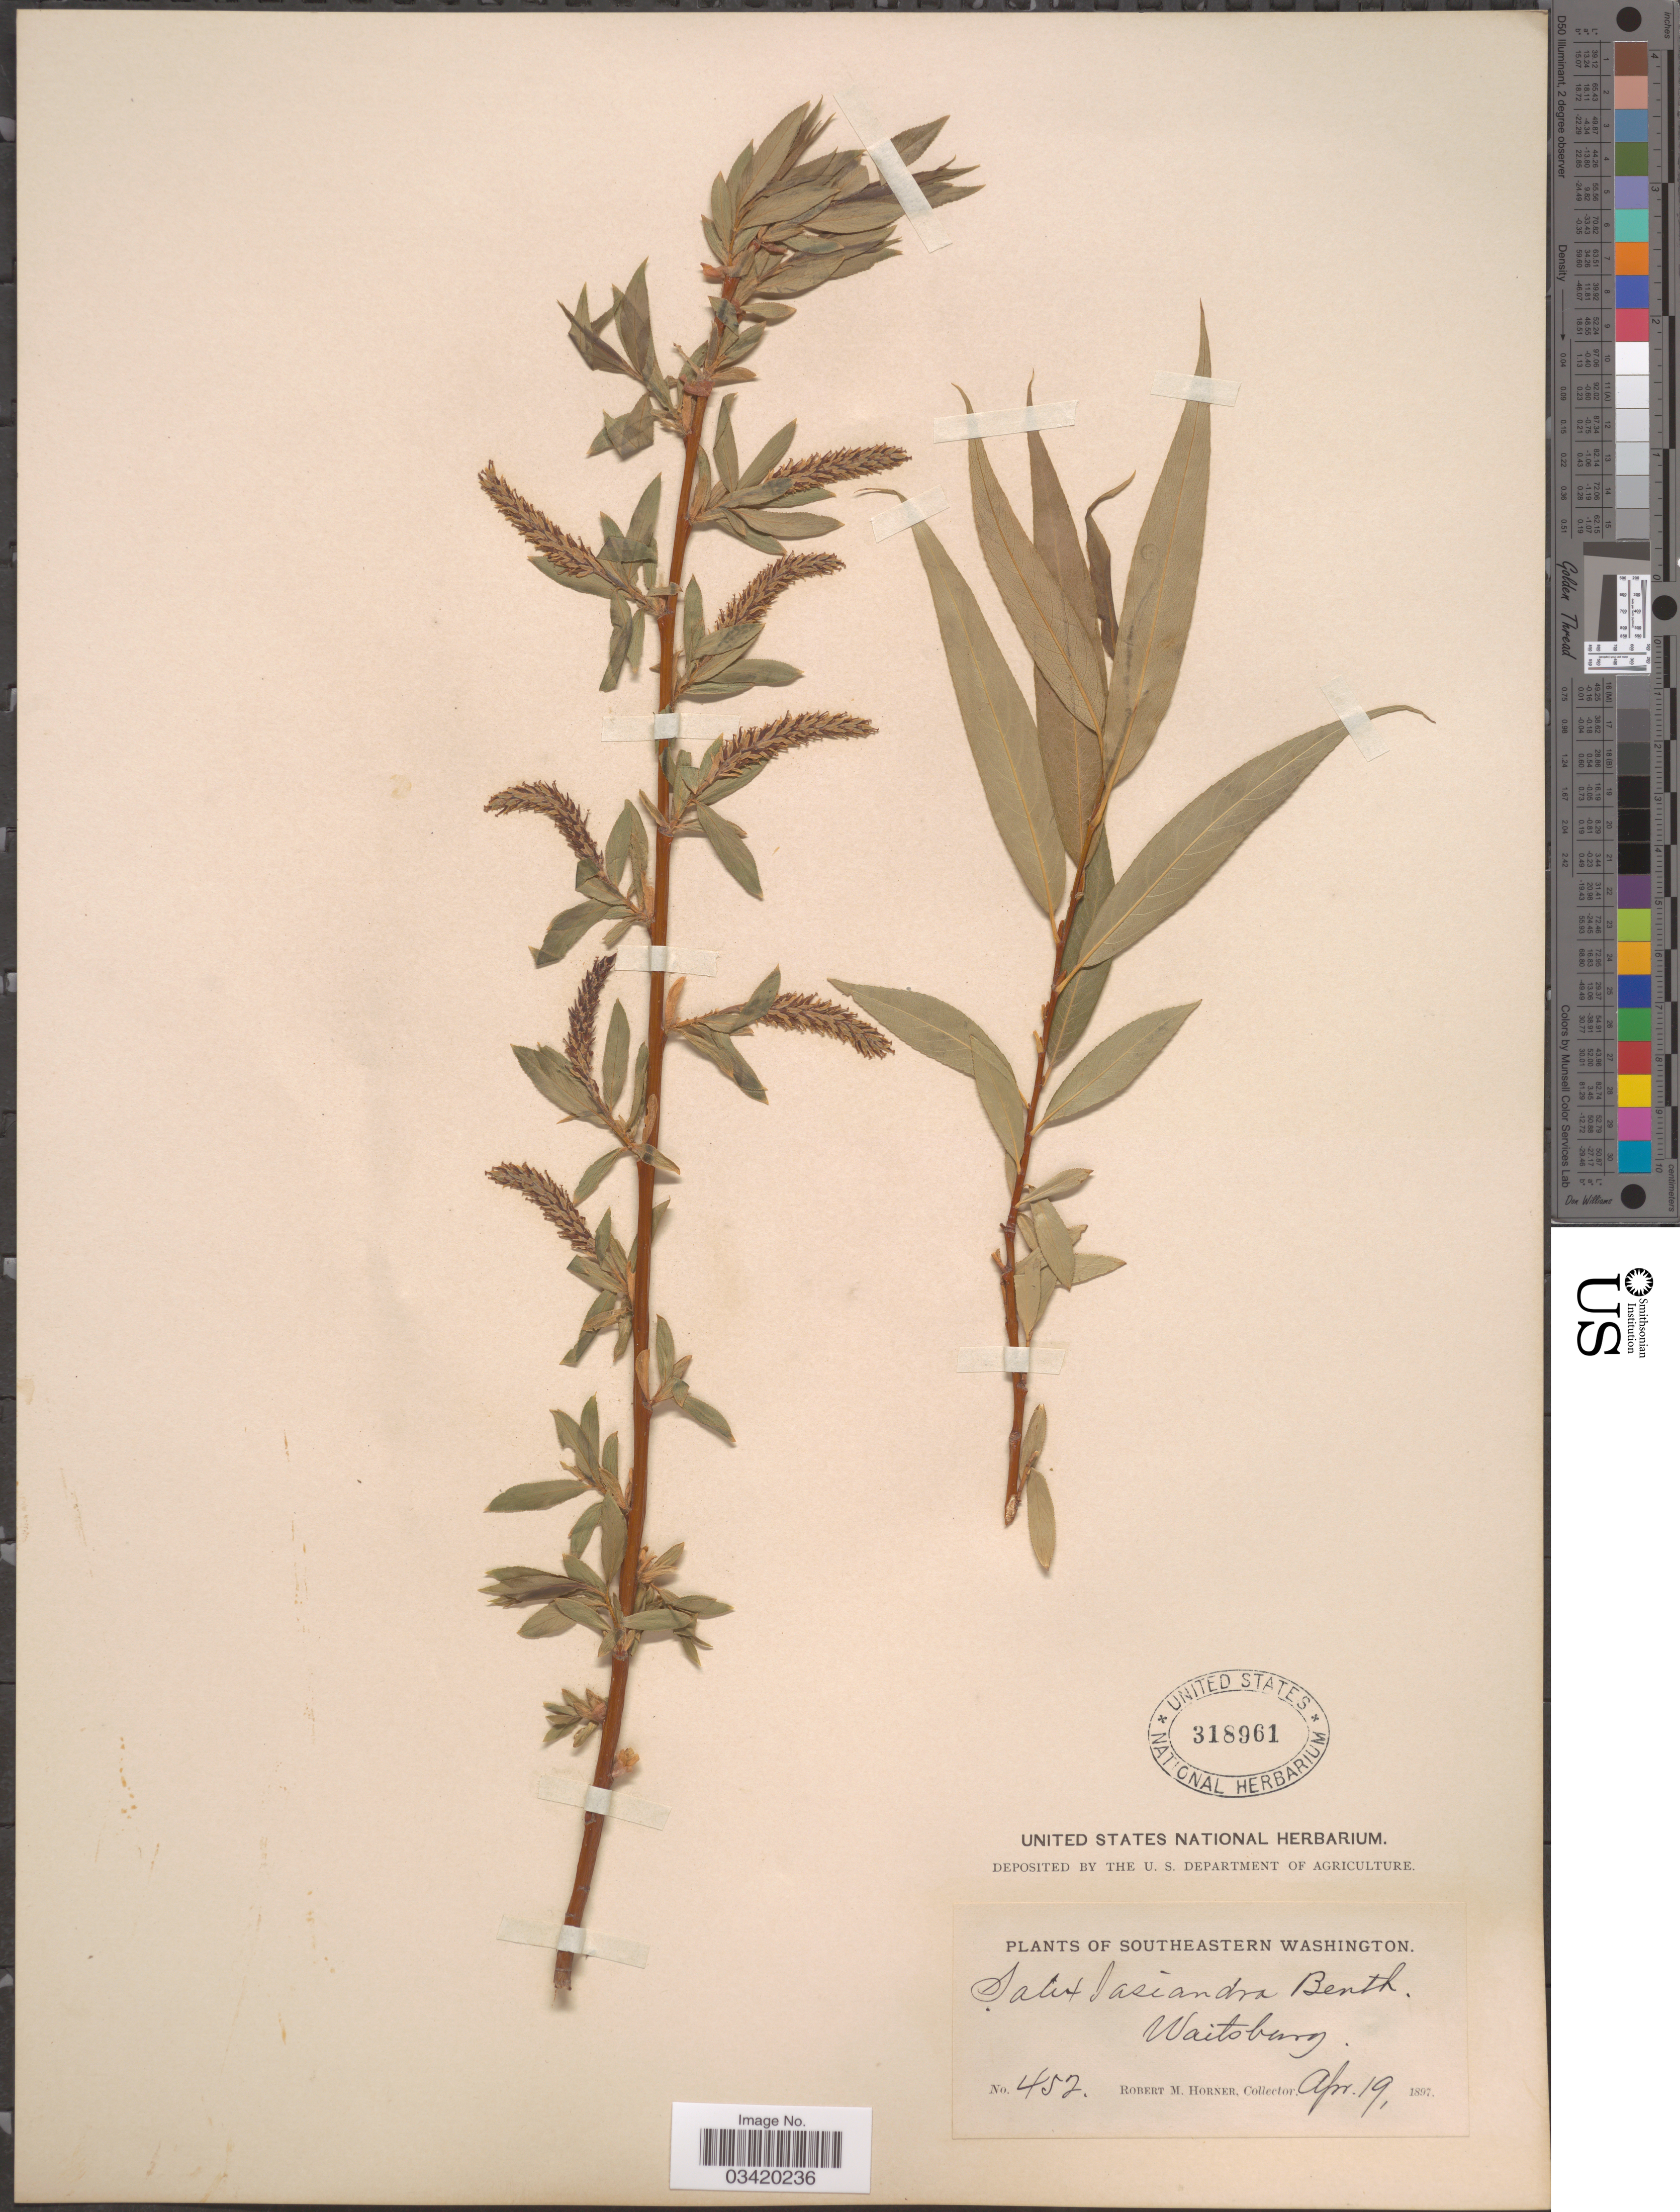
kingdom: Plantae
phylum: Tracheophyta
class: Magnoliopsida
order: Malpighiales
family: Salicaceae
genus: Salix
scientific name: Salix fendleriana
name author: Andersson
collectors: R. Horner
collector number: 452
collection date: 1897-04-19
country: United States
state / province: Washington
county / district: Walla Walla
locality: Southeastern Washington. Waitsburg.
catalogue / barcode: US 318961